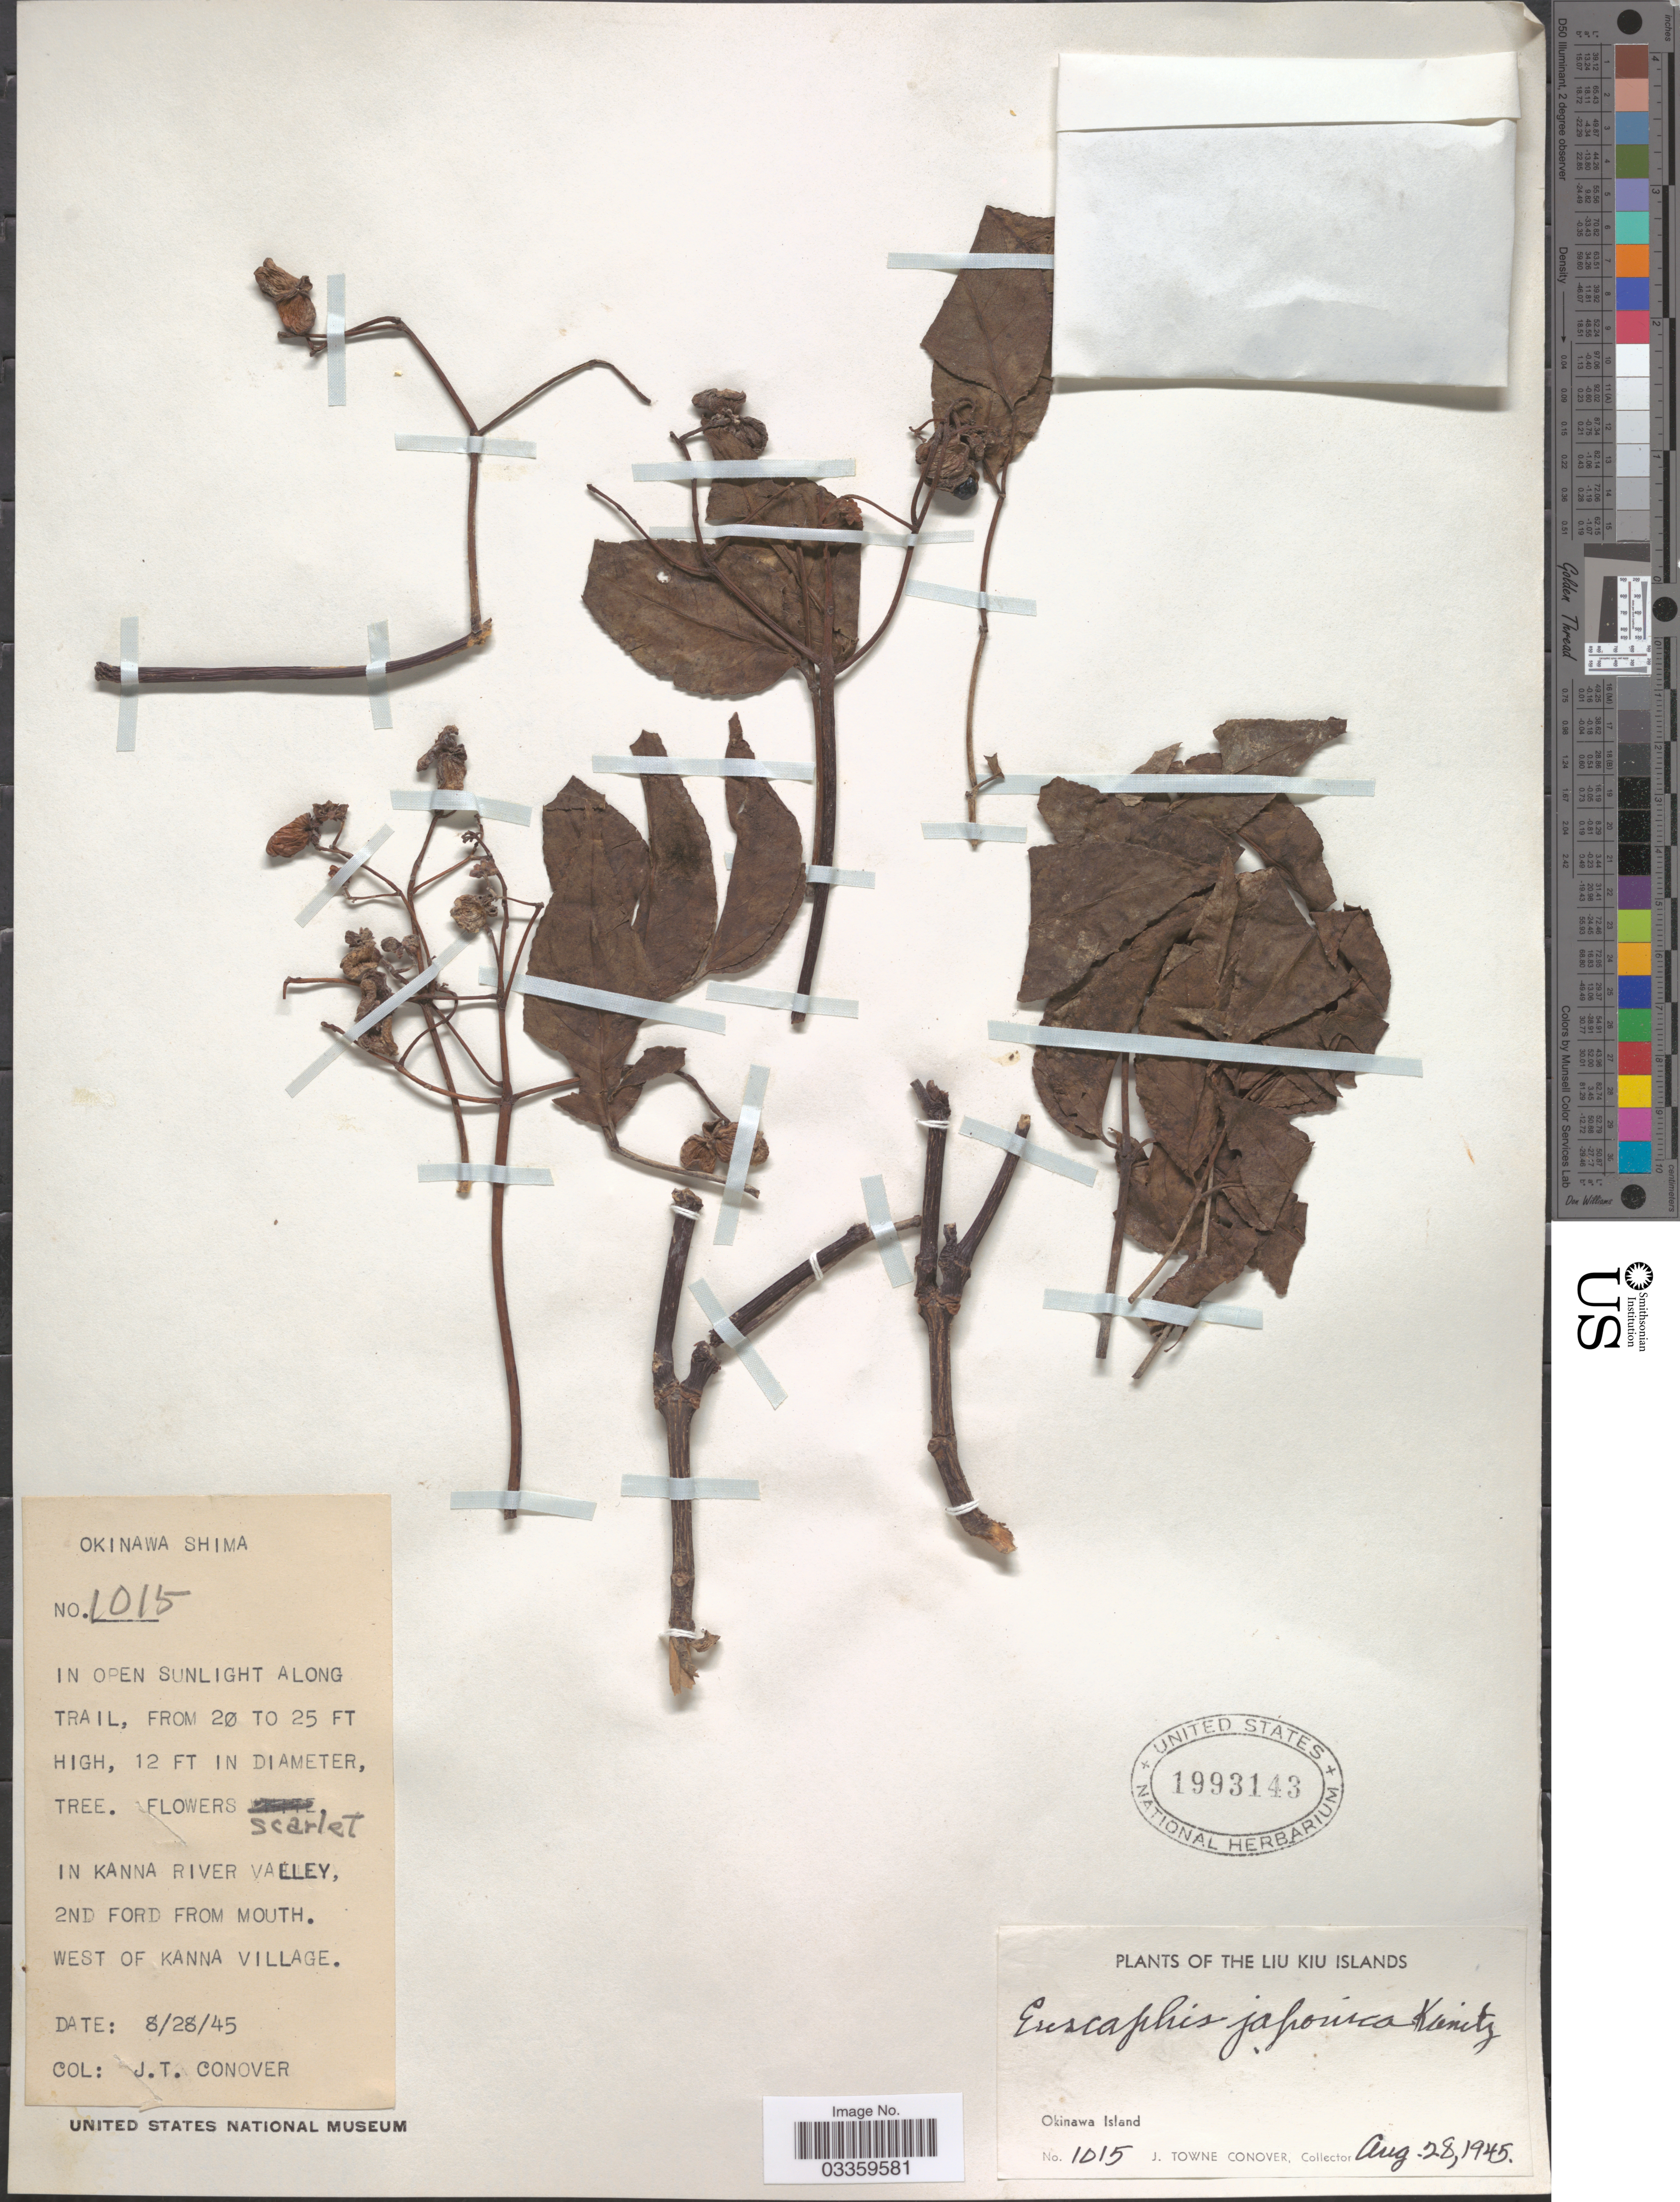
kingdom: Plantae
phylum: Tracheophyta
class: Magnoliopsida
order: Crossosomatales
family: Staphyleaceae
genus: Euscaphis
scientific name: Euscaphis japonica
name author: (Thunb.) Kanitz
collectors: J. T. Conover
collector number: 1015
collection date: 1945-08-28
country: Japan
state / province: Okinawa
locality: The Liu Kiu Islands, Okinawa Island, In Kanna River Valley, 2nd Ford from mouth. West of Kanna Village.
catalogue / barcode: US 1993143